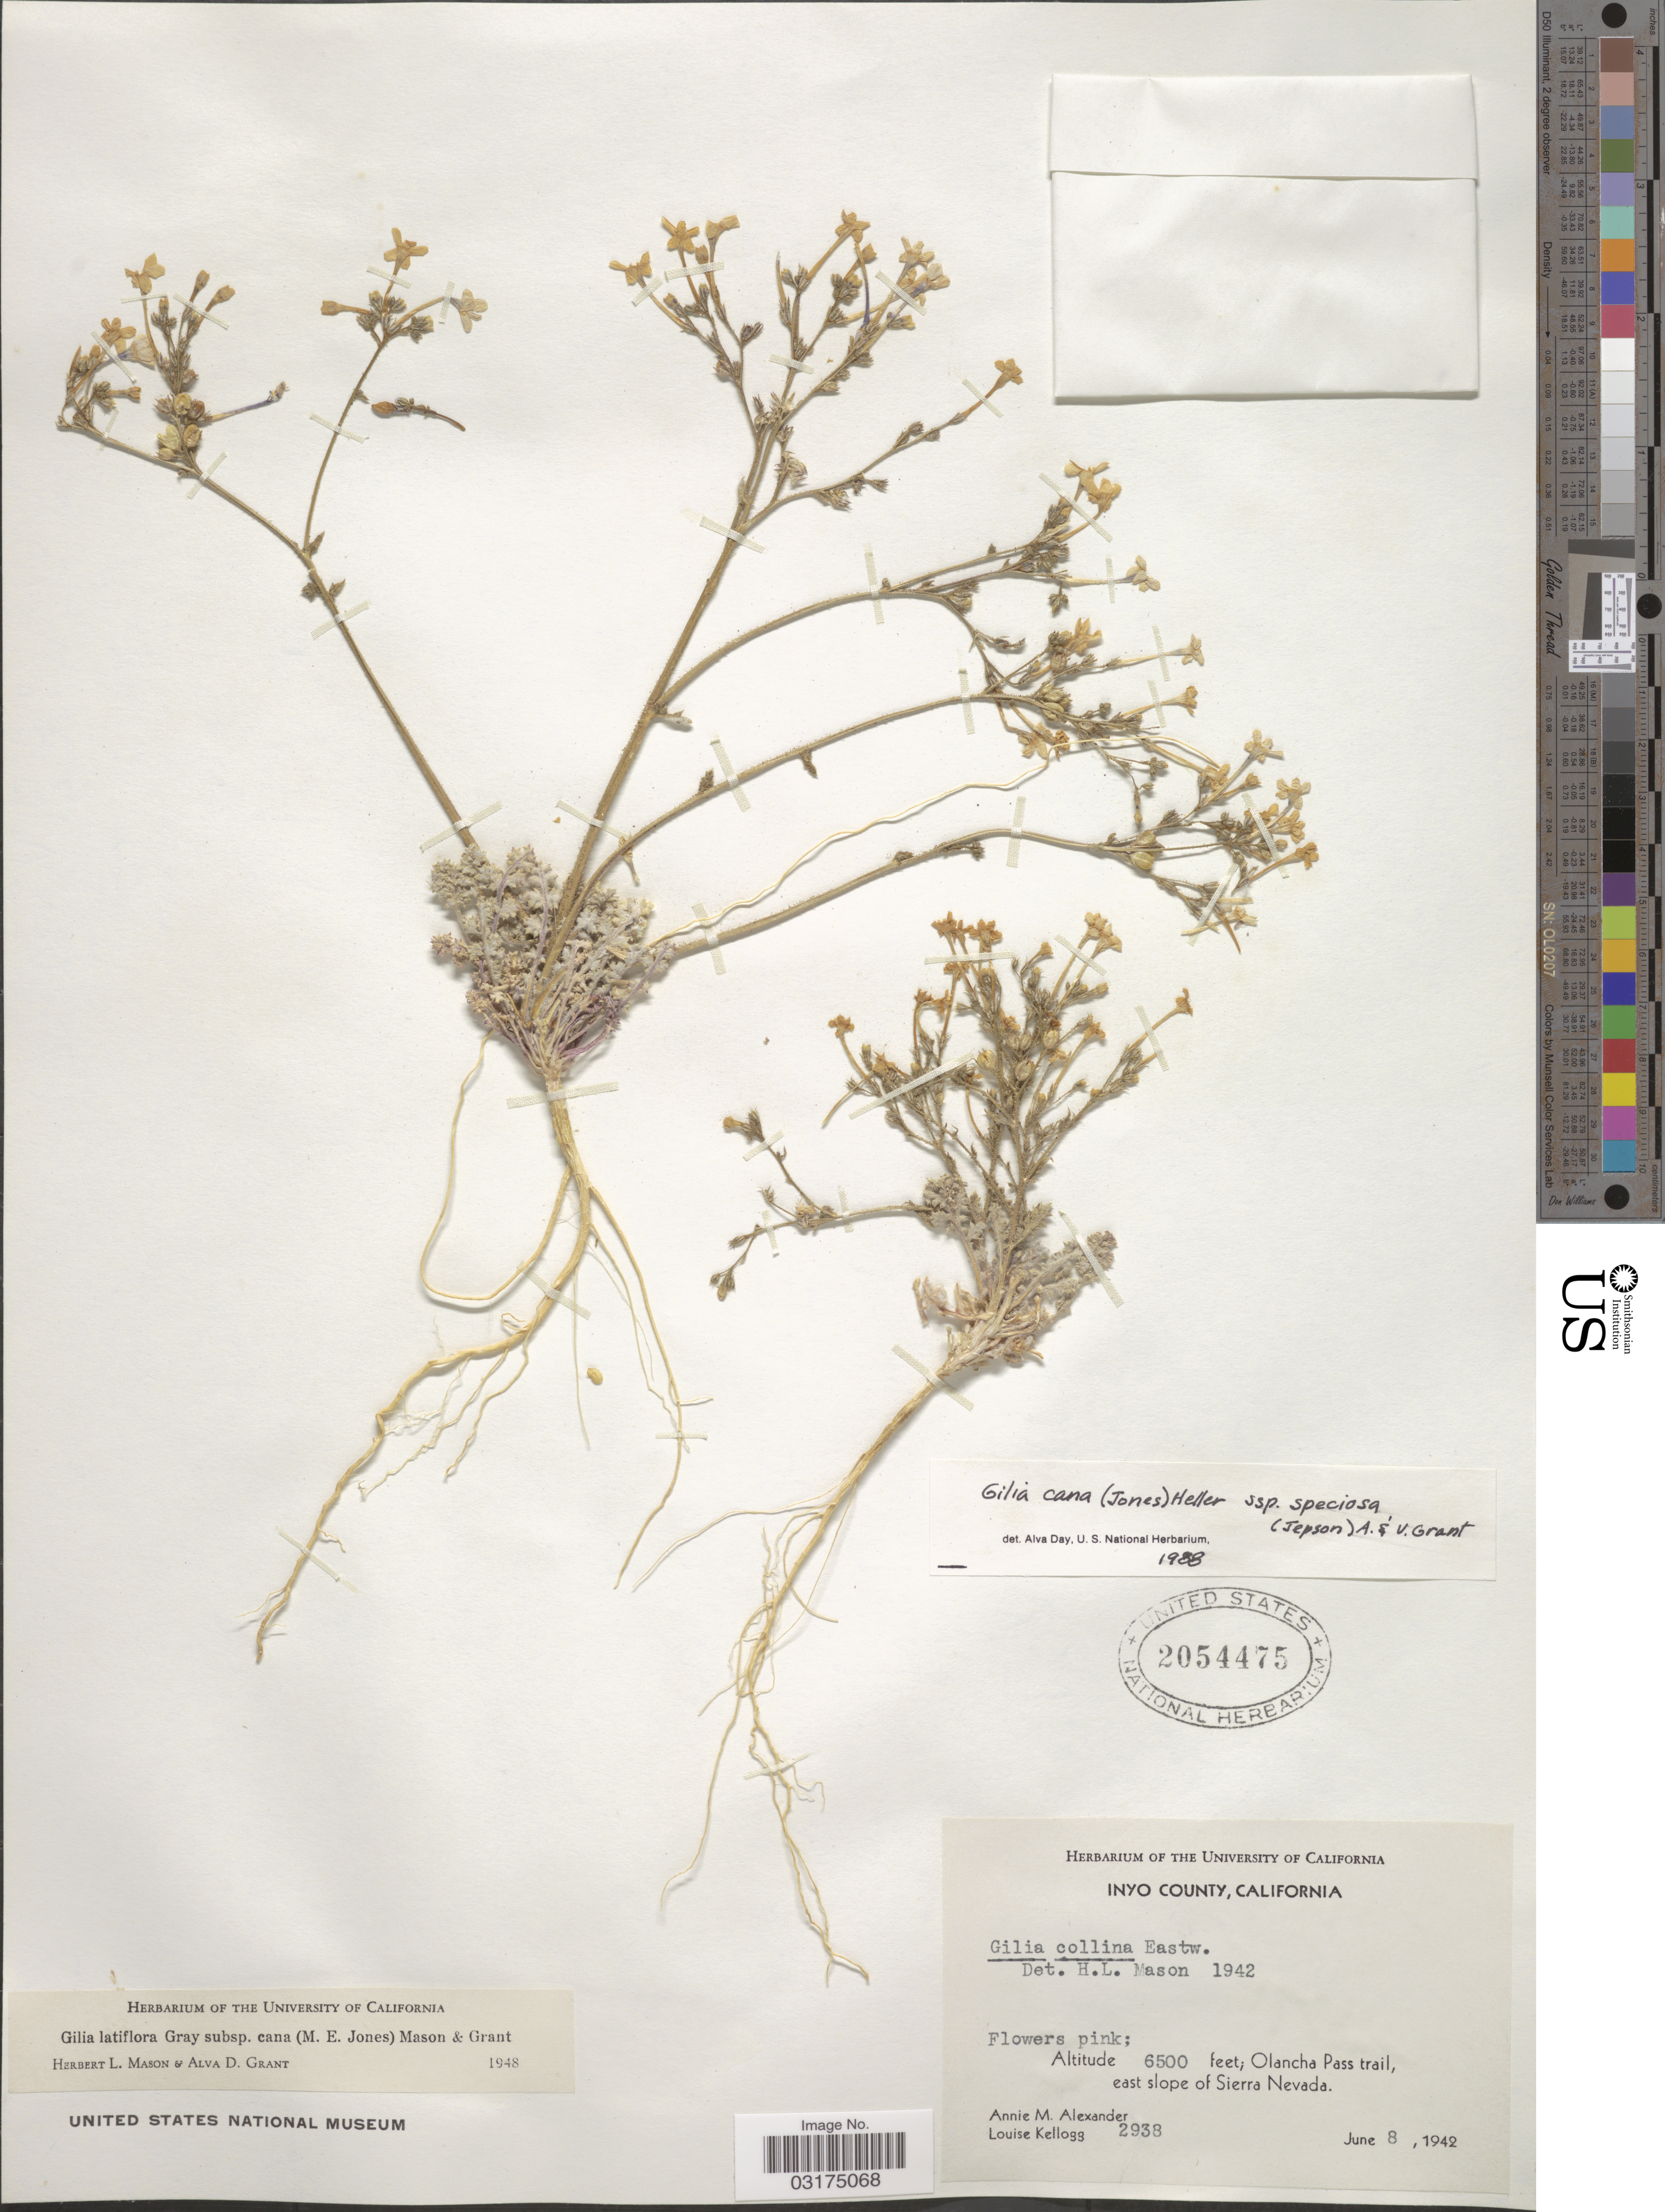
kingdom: Plantae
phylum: Tracheophyta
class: Magnoliopsida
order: Ericales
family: Polemoniaceae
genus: Gilia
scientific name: Gilia cana subsp. speciosa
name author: (Jeps.) A.D. Grant & V.E. Grant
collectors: A. M. Alexander & L. Kellogg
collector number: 2938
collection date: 1942-06-08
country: United States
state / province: California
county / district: Inyo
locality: Inyo County. Olancha Pass Trail, east slope of Sierra Nevada.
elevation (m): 1981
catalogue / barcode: US 2054475